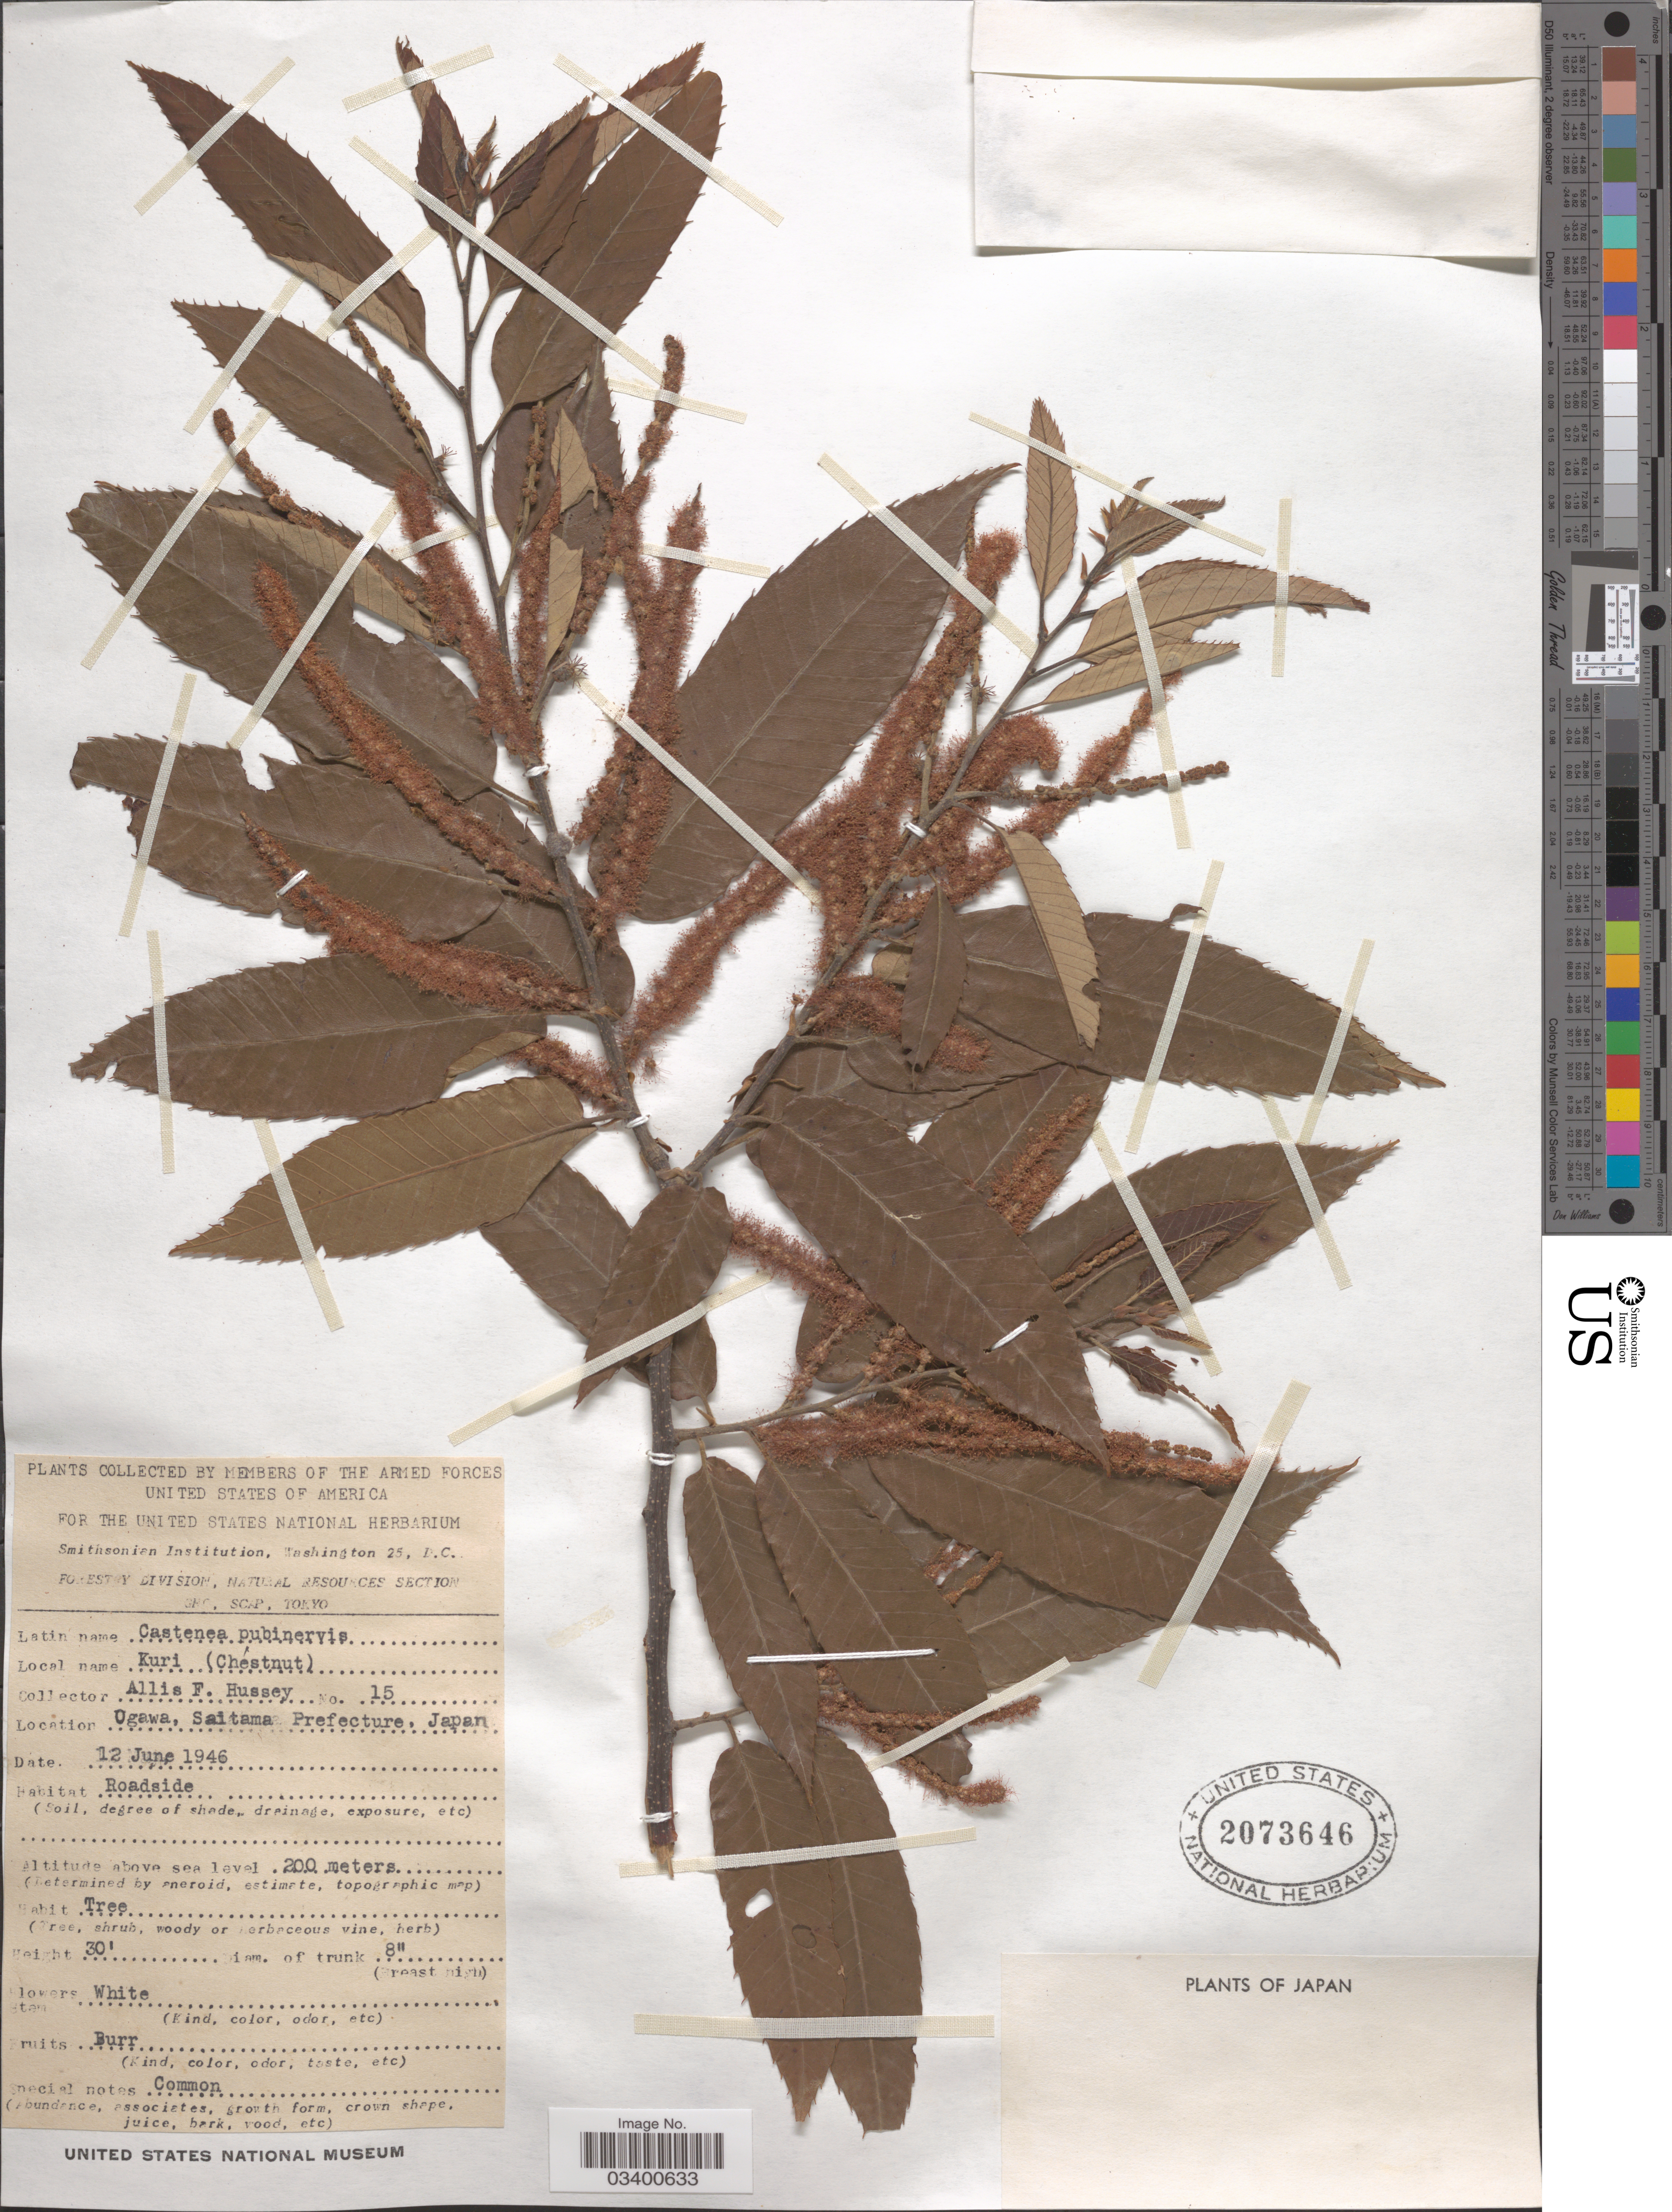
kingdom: Plantae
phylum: Tracheophyta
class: Magnoliopsida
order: Fagales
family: Fagaceae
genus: Castanea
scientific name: Castanea crenata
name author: Siebold & Zucc.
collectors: A. Hussey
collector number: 15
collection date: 1946-06-12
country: Japan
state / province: Saitama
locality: Ugawa, Saitama Prefecture.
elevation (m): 200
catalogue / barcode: US 2073646